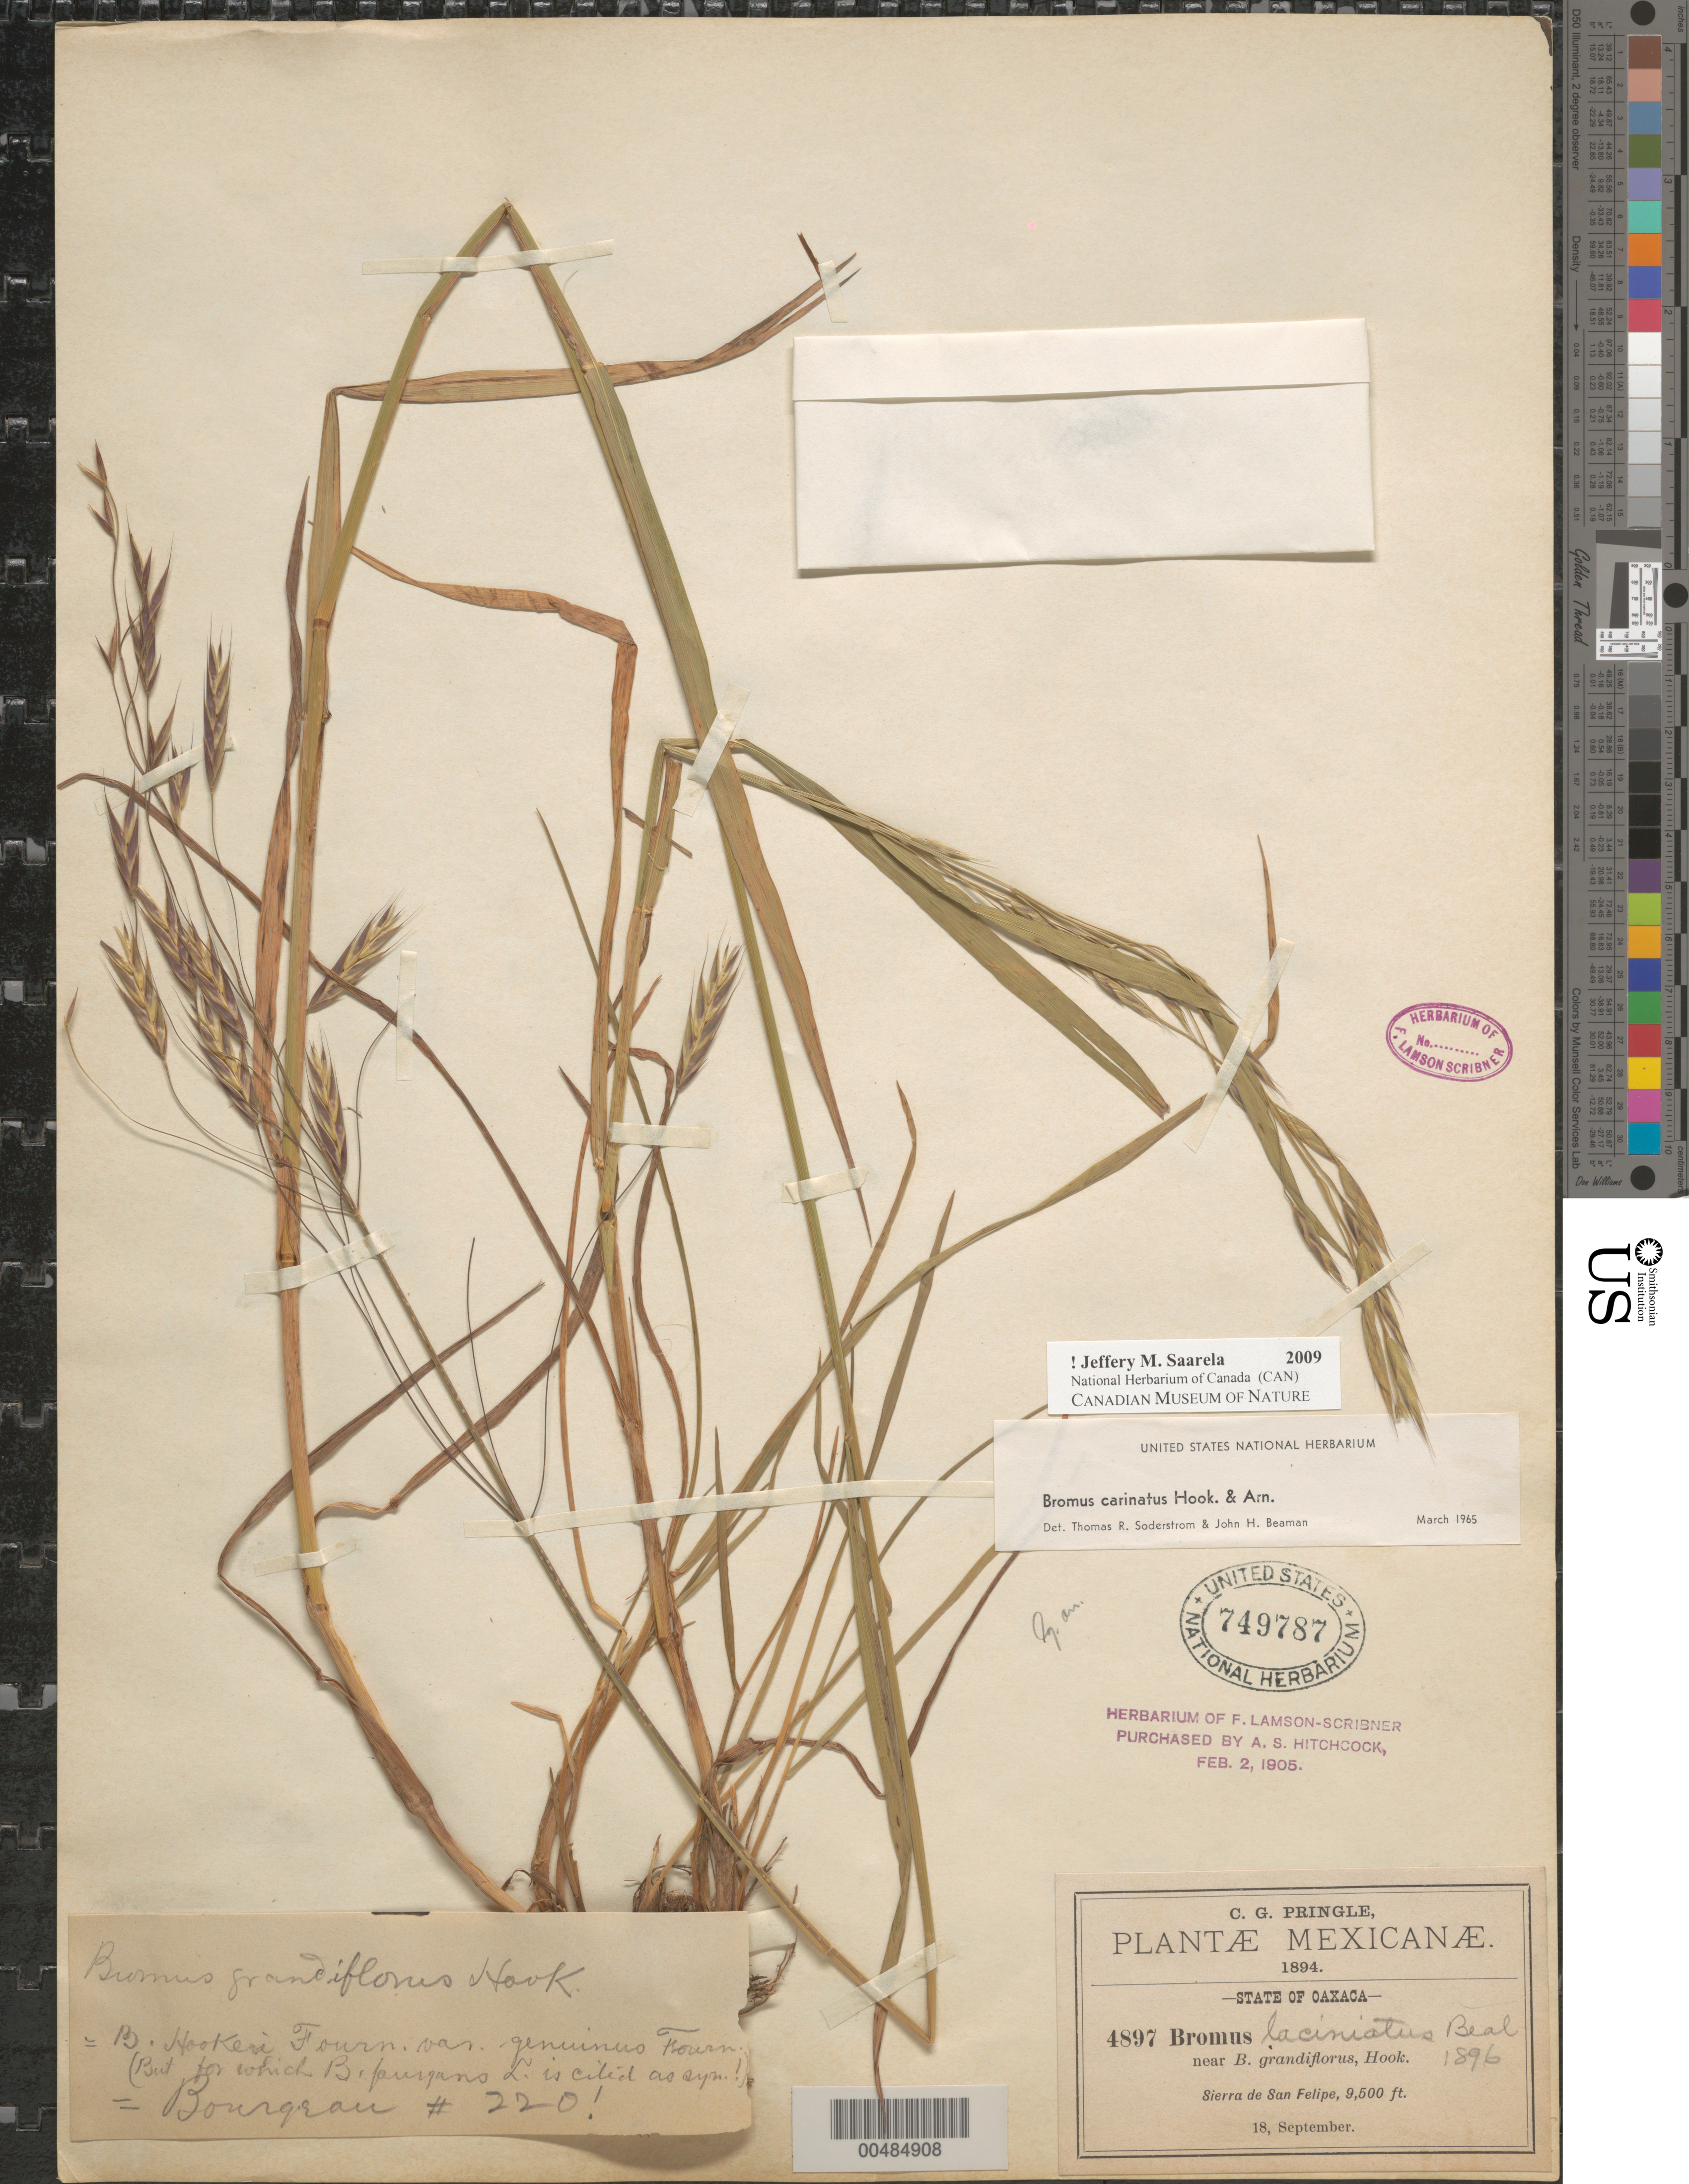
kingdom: Plantae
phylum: Tracheophyta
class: Liliopsida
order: Poales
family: Poaceae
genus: Bromus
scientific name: Bromus carinatus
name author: Hook. & Arn.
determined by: Soderstrom, T. R.; Beaman, J. H.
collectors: C. G. Pringle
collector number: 4897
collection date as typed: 18 Sep 1894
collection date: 1894-09-18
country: Mexico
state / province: Oaxaca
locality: Sierra de San Felipe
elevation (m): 2896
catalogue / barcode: US 749787